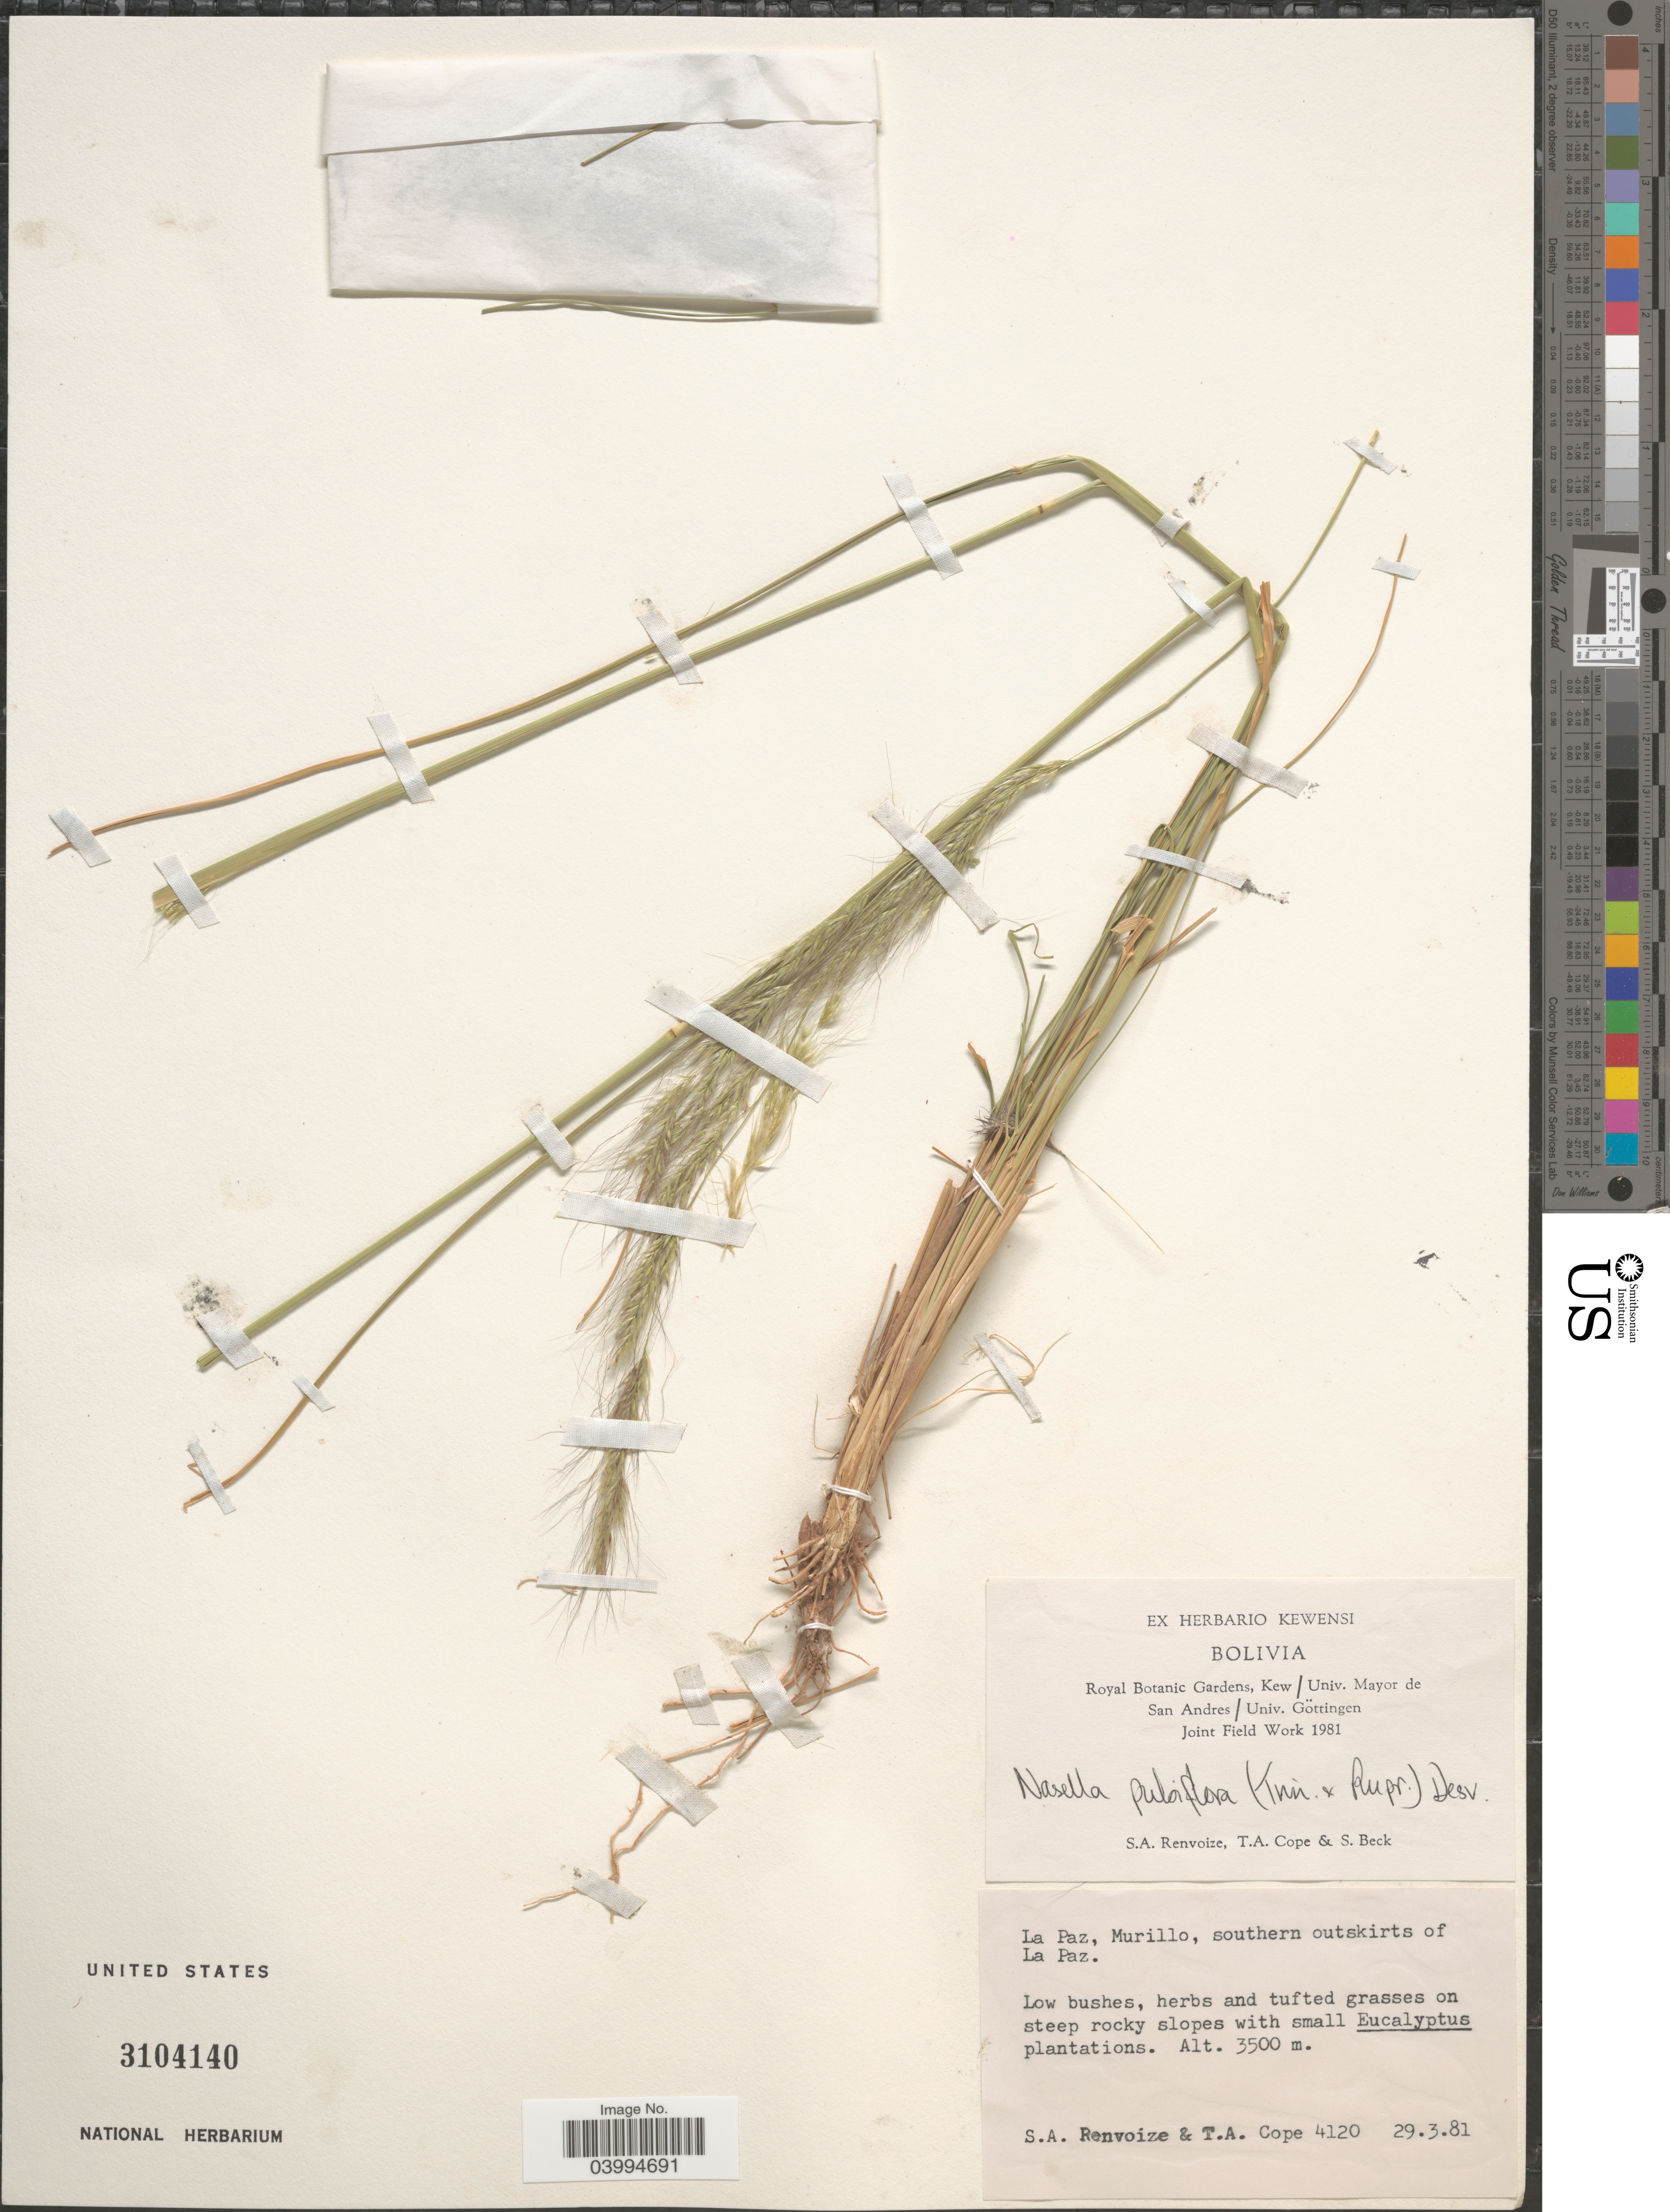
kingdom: Plantae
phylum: Tracheophyta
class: Liliopsida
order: Poales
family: Poaceae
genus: Nassella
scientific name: Nassella pubiflora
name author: (Trin. & Rupr.) É. Desv.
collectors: S. A. Renvoize, T. A. Cope & S. G. Beck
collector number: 4120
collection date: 1981-03-29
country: Bolivia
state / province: La Paz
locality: Murillo, southern outskirts of La Paz.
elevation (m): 3500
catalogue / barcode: US 3104140